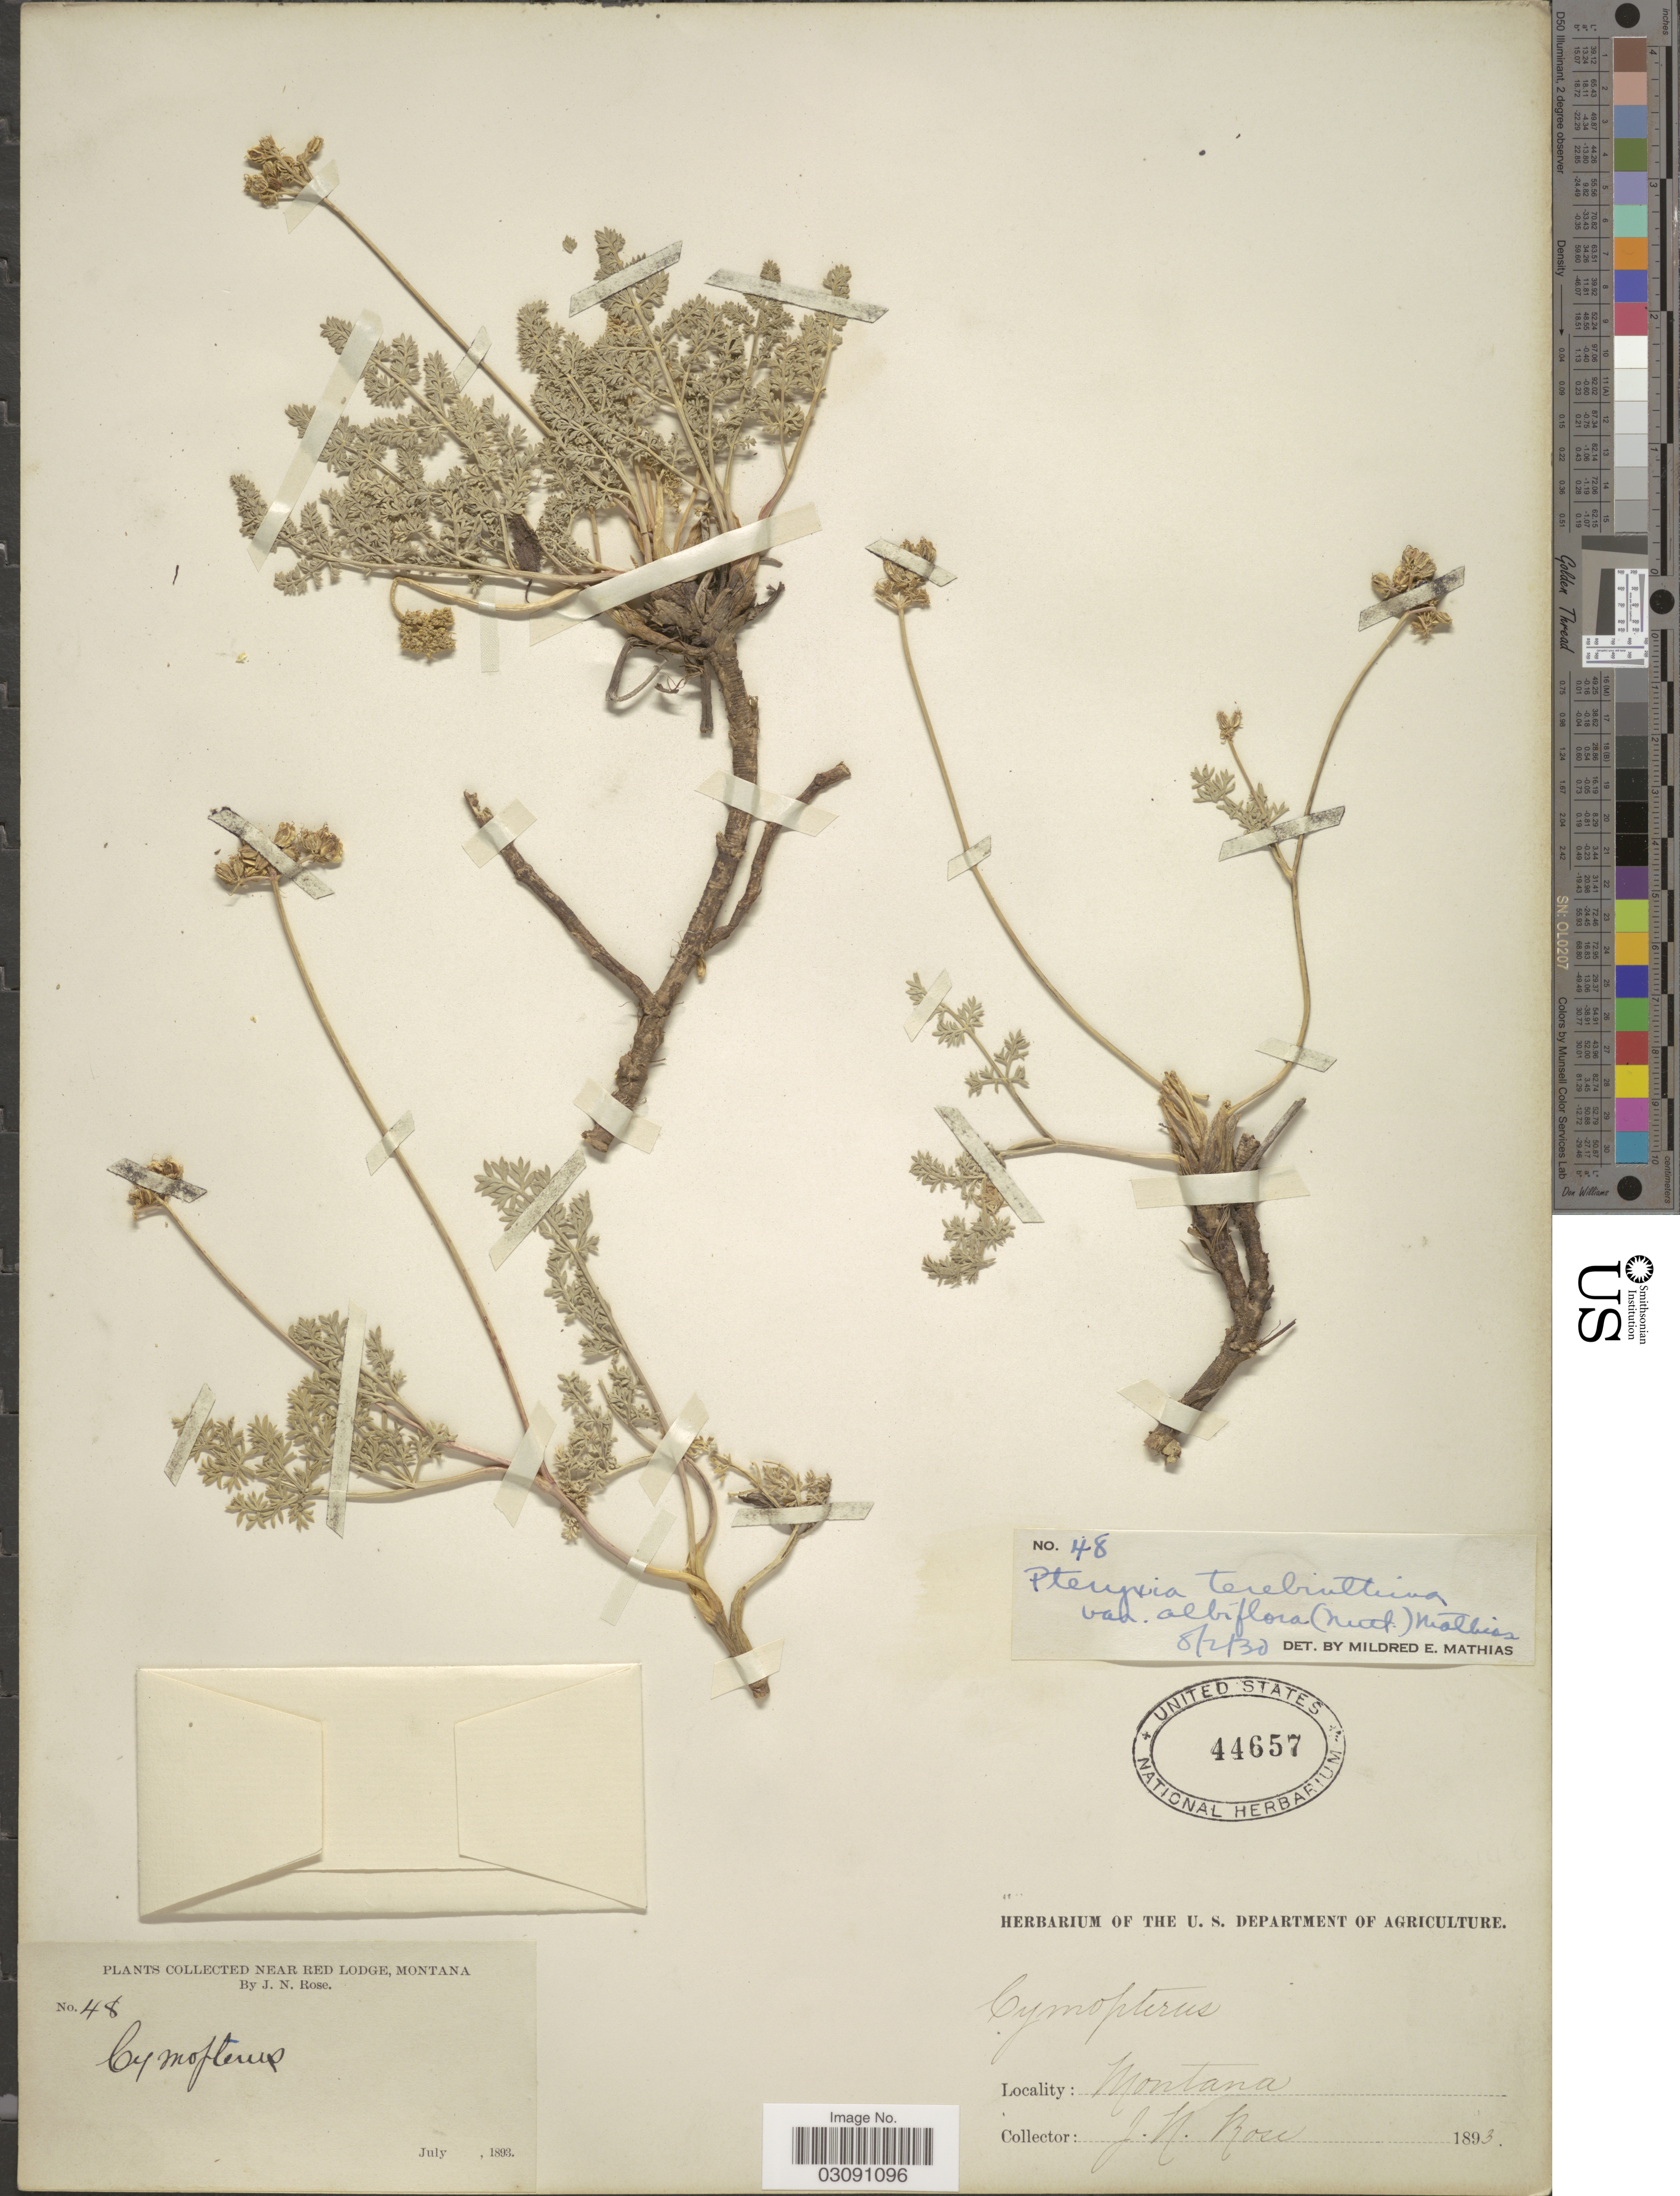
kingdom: Plantae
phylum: Tracheophyta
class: Magnoliopsida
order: Apiales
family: Apiaceae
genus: Pteryxia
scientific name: Pteryxia terebinthina var. albiflora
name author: (Torr. & A. Gray) Mathias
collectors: J. N. Rose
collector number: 48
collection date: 1893-07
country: United States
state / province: Montana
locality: Near Red Lodge.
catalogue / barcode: US 44657